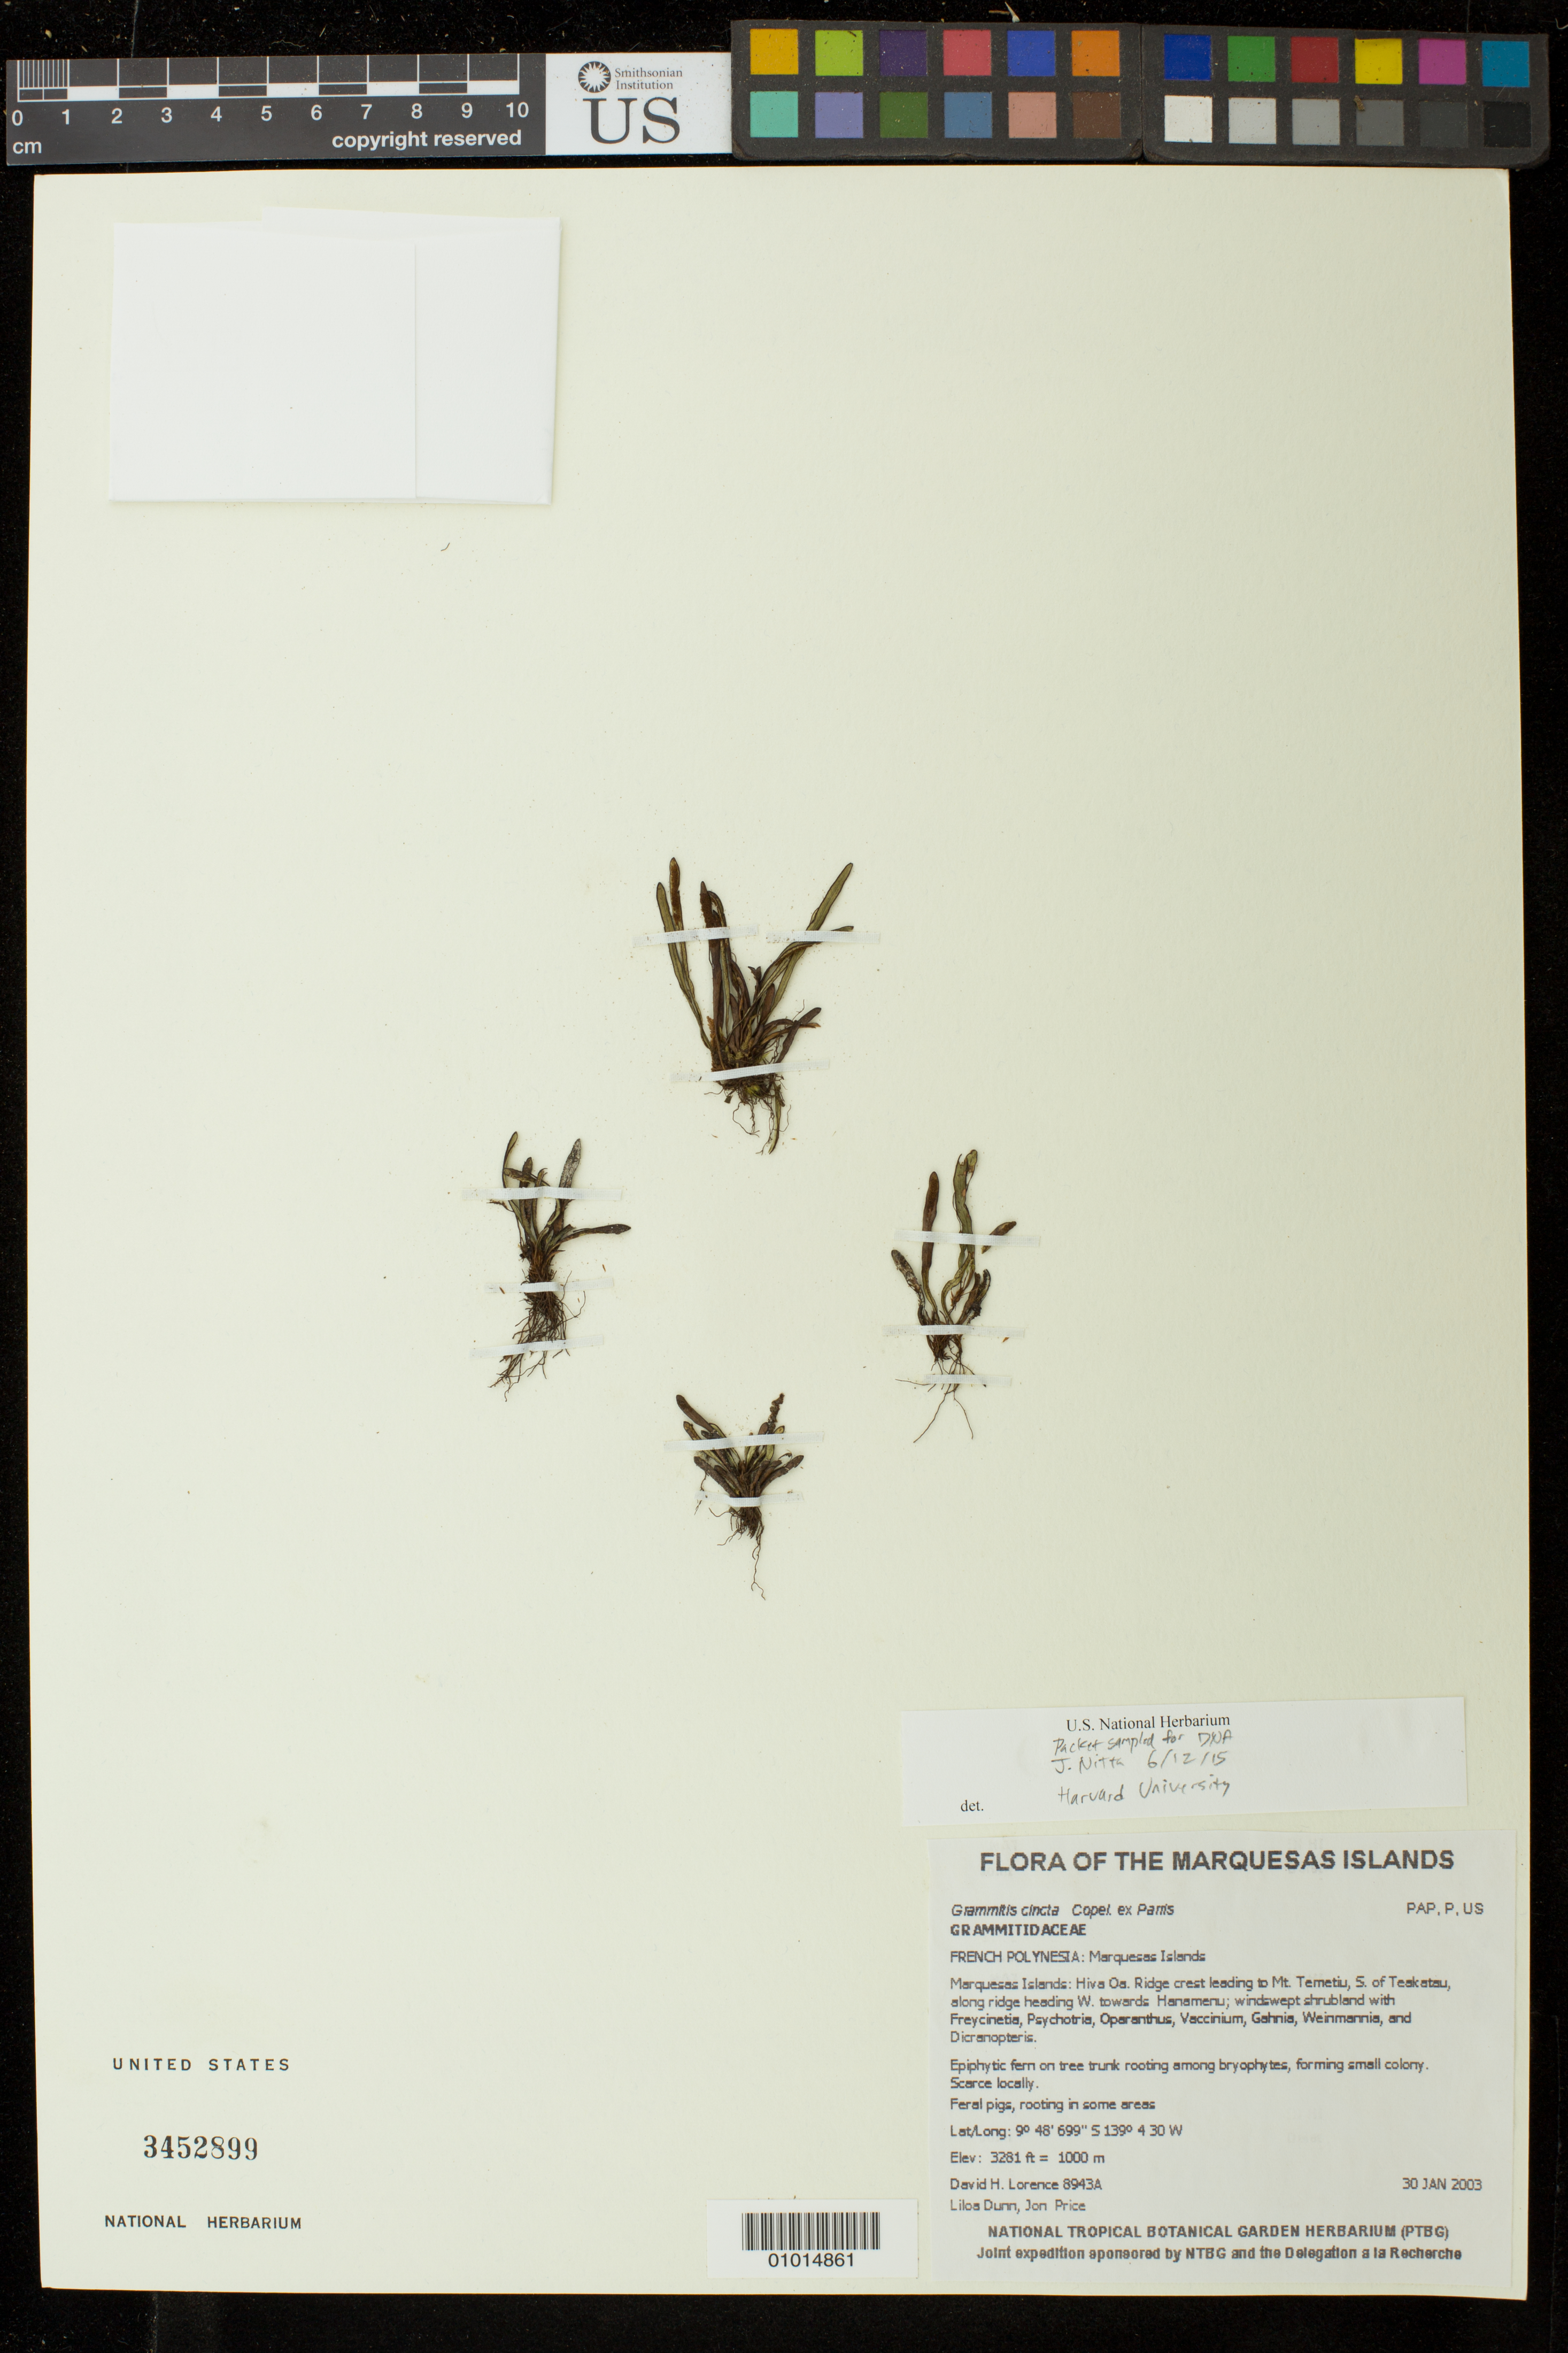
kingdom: Plantae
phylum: Tracheophyta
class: Polypodiopsida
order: Polypodiales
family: Polypodiaceae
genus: Grammitis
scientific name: Grammitis cincta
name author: Copel. ex Parris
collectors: D. Lorence, L. Dunn & J. Price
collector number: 8943A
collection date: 2003-01-30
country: French Polynesia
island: Hiva Oa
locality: Ridge crest leading to Mt. Temetiu, S. of Teakatau, along ridge heading W. towards Hanamenu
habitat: Windswept shrubland; scarce locally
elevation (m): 1000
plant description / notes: Feral pigs, rooting in some areas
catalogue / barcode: US 3452899